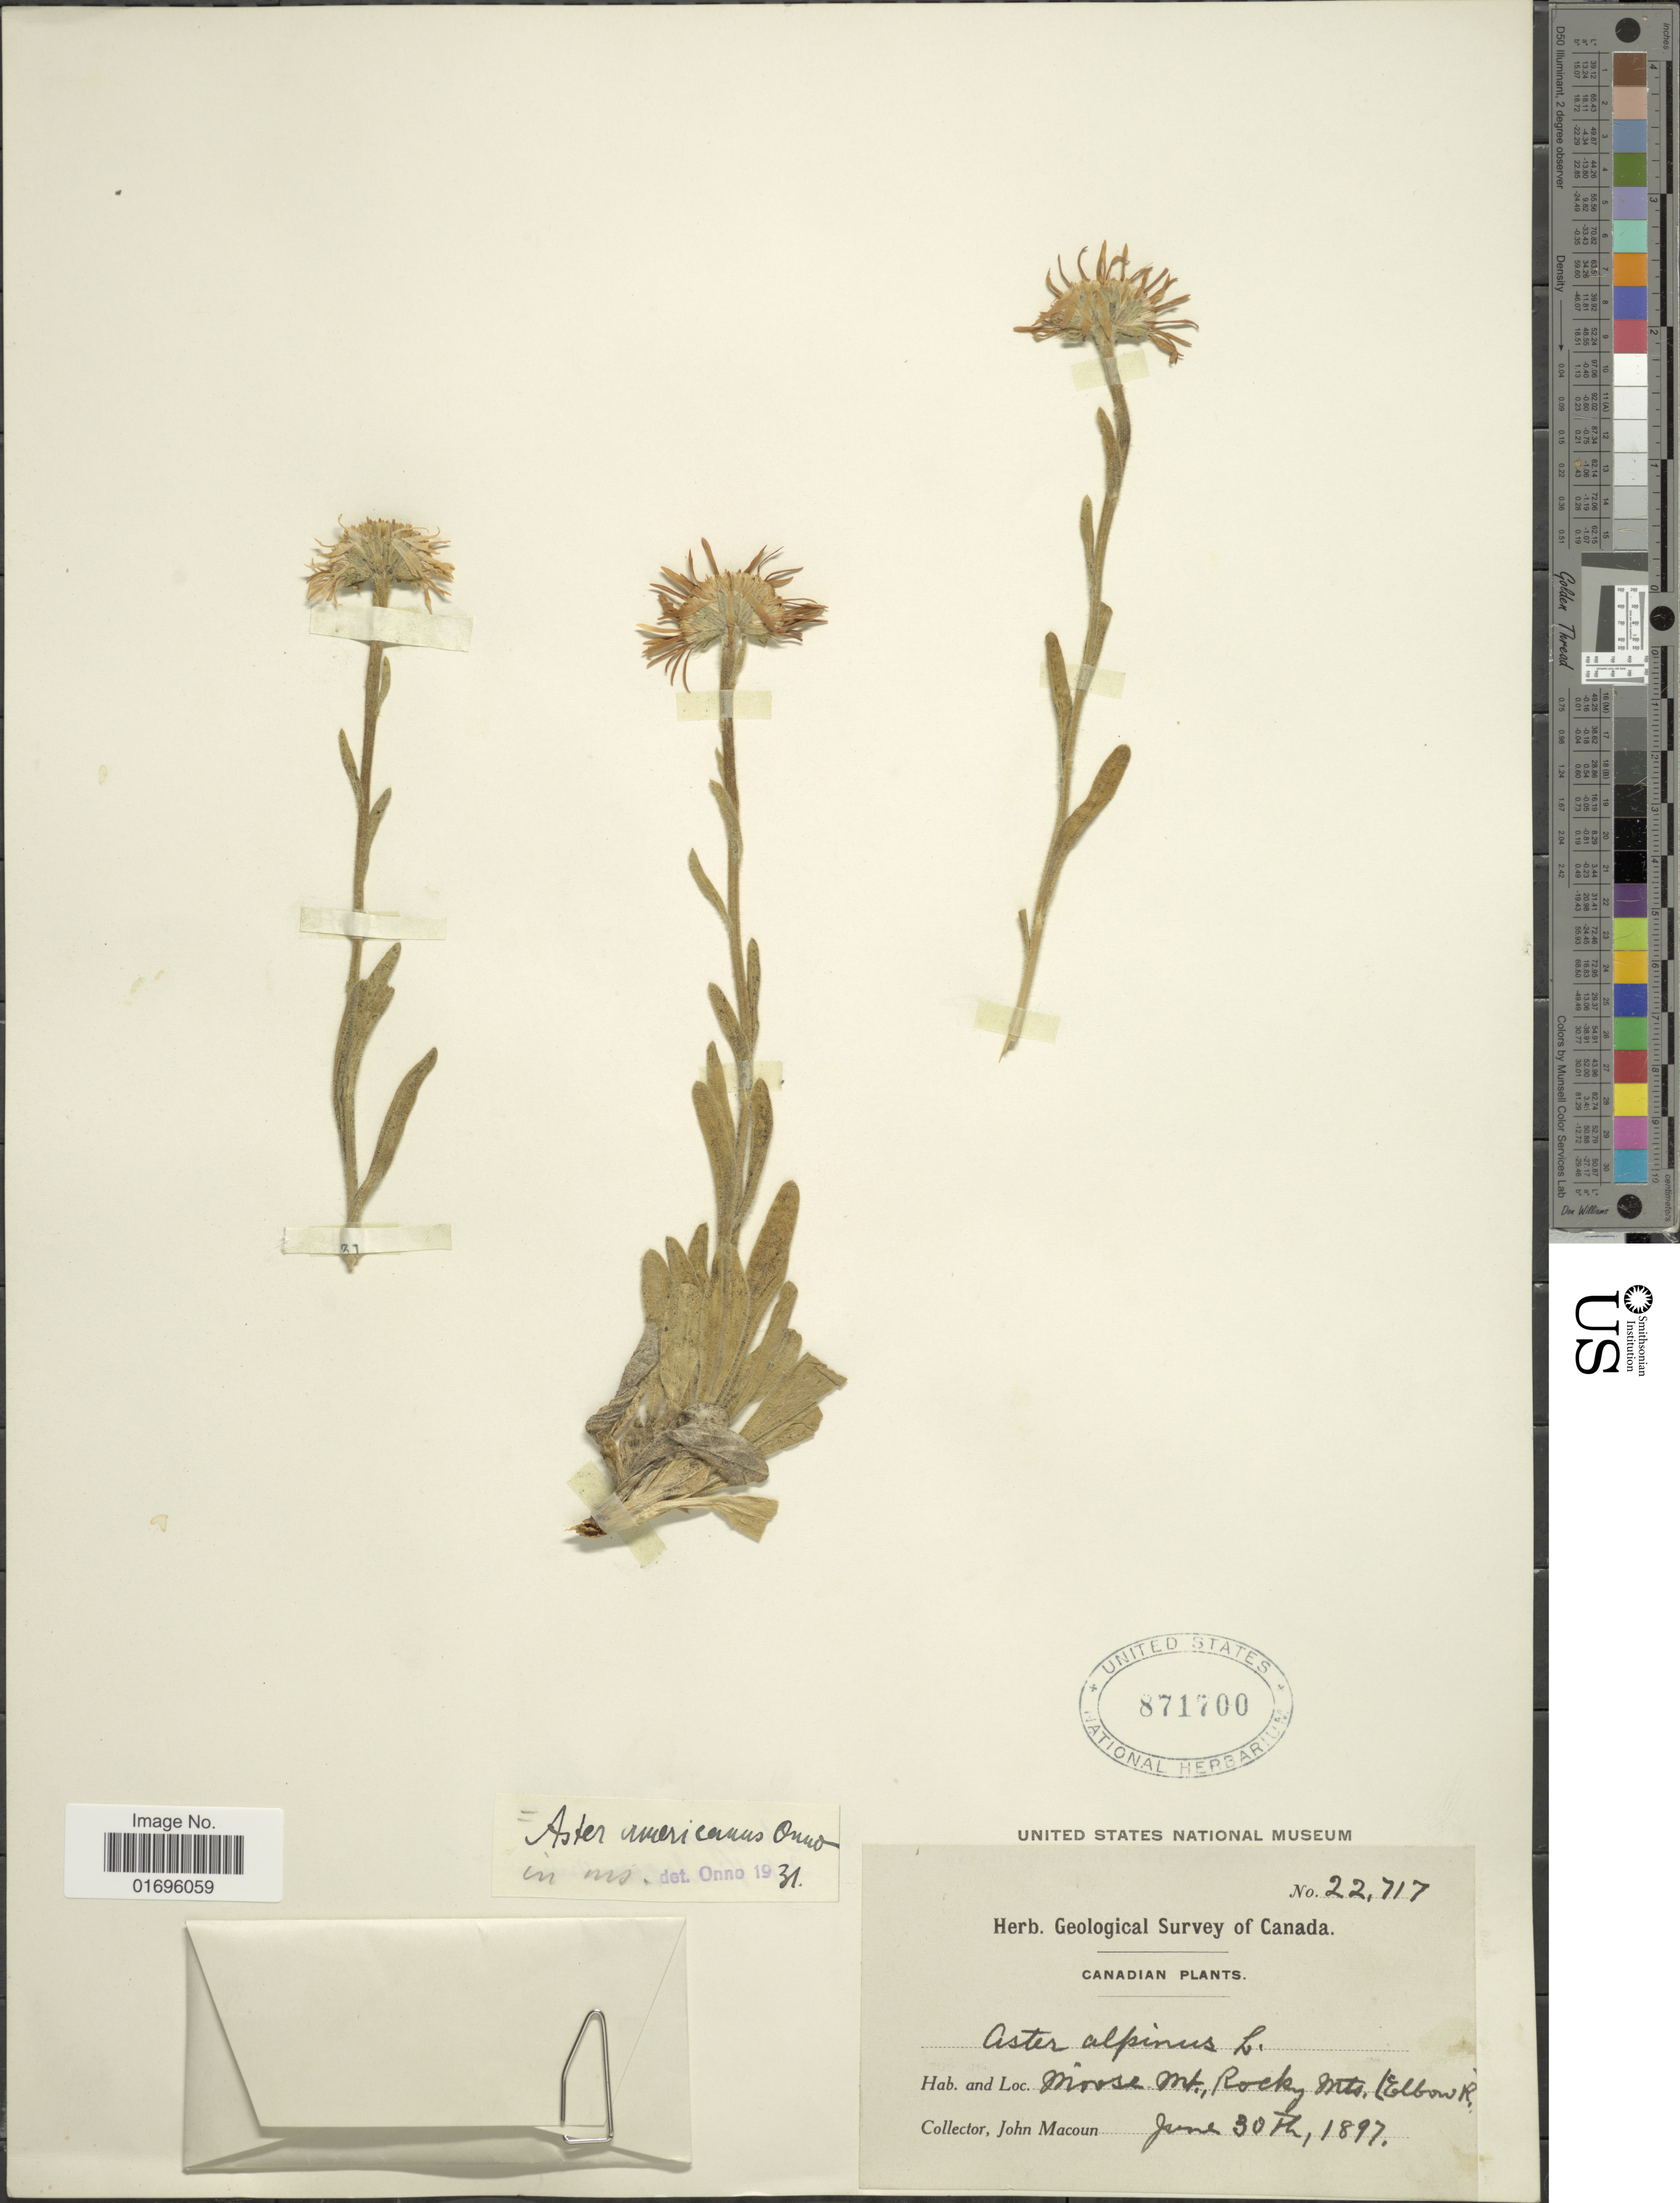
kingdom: Plantae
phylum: Tracheophyta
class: Magnoliopsida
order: Asterales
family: Asteraceae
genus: Aster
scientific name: Aster alpinus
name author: L.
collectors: J. Macoun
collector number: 22717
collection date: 1897-06-30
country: Canada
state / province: Alberta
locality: Moiese Mt. Rocky Mts. (Elbow R.)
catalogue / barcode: US 871700